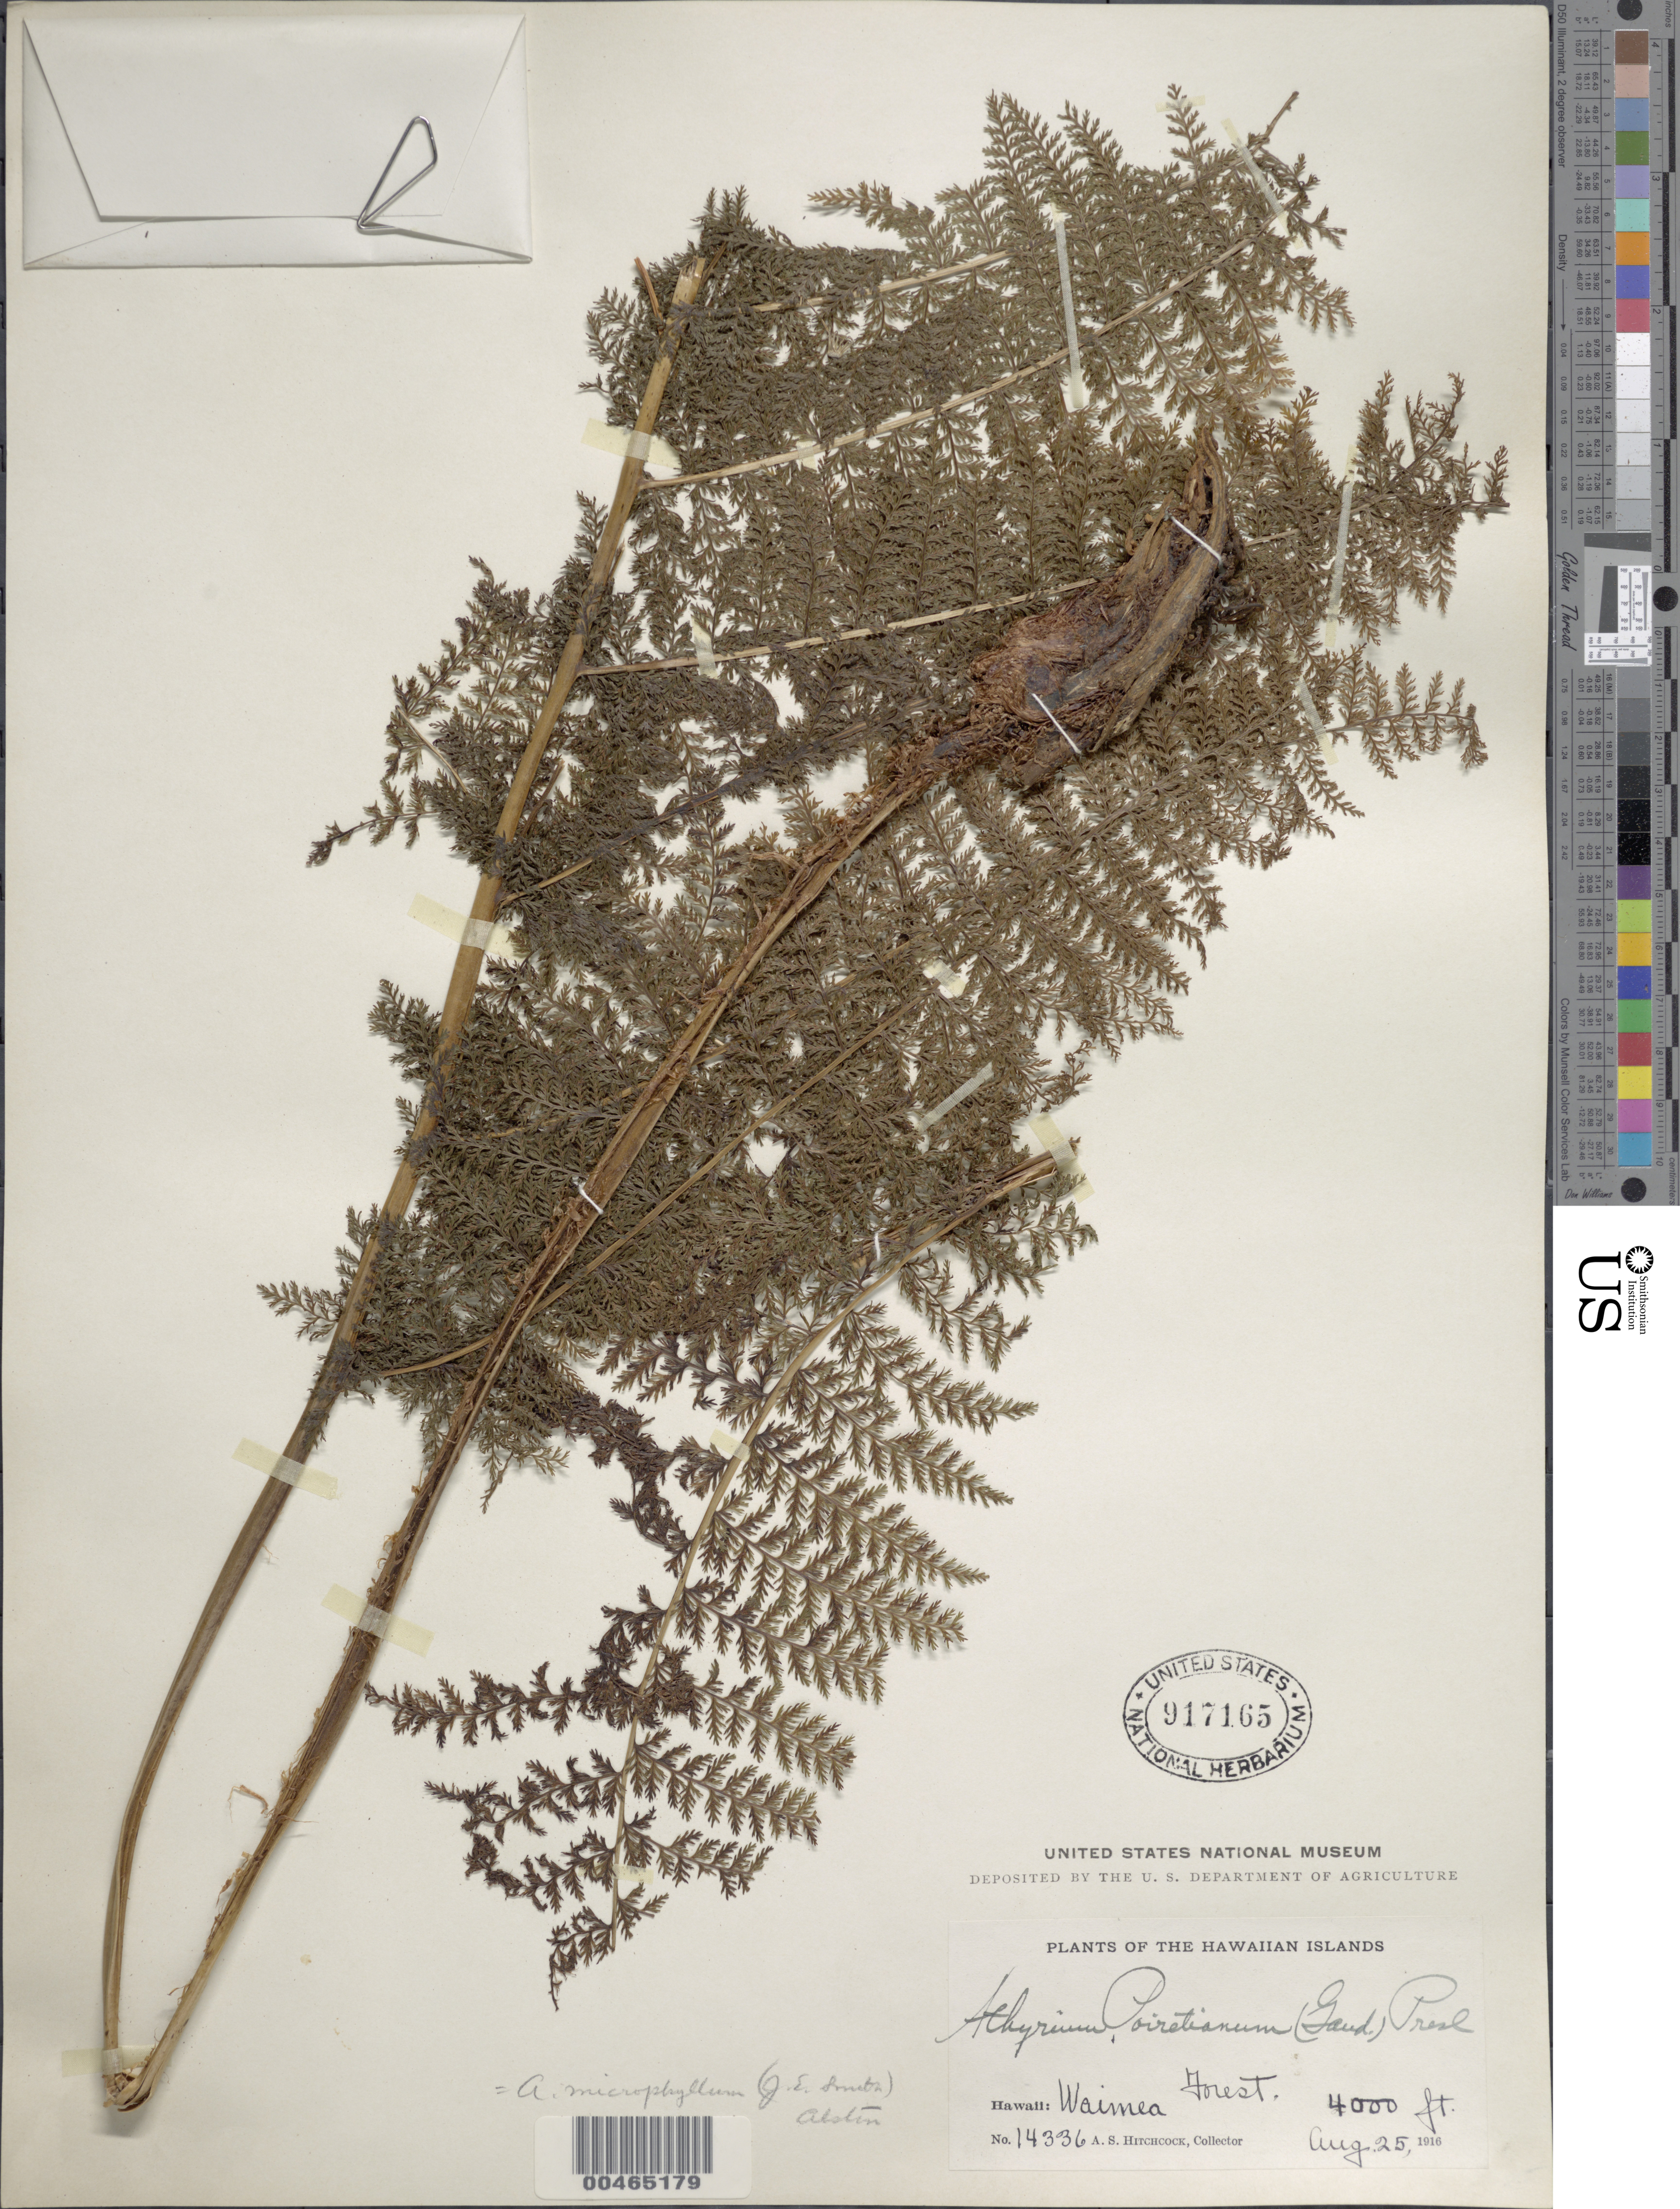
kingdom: Plantae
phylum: Tracheophyta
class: Polypodiopsida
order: Polypodiales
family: Athyriaceae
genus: Athyrium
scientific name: Athyrium microphyllum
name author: (Sm.) Alston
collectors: A. S. Hitchcock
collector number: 14336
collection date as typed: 25 Aug 1916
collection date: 1916-08-25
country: United States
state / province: Hawaii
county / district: Hawaii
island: Hawaii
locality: Waimea.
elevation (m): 1219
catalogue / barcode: US 917165